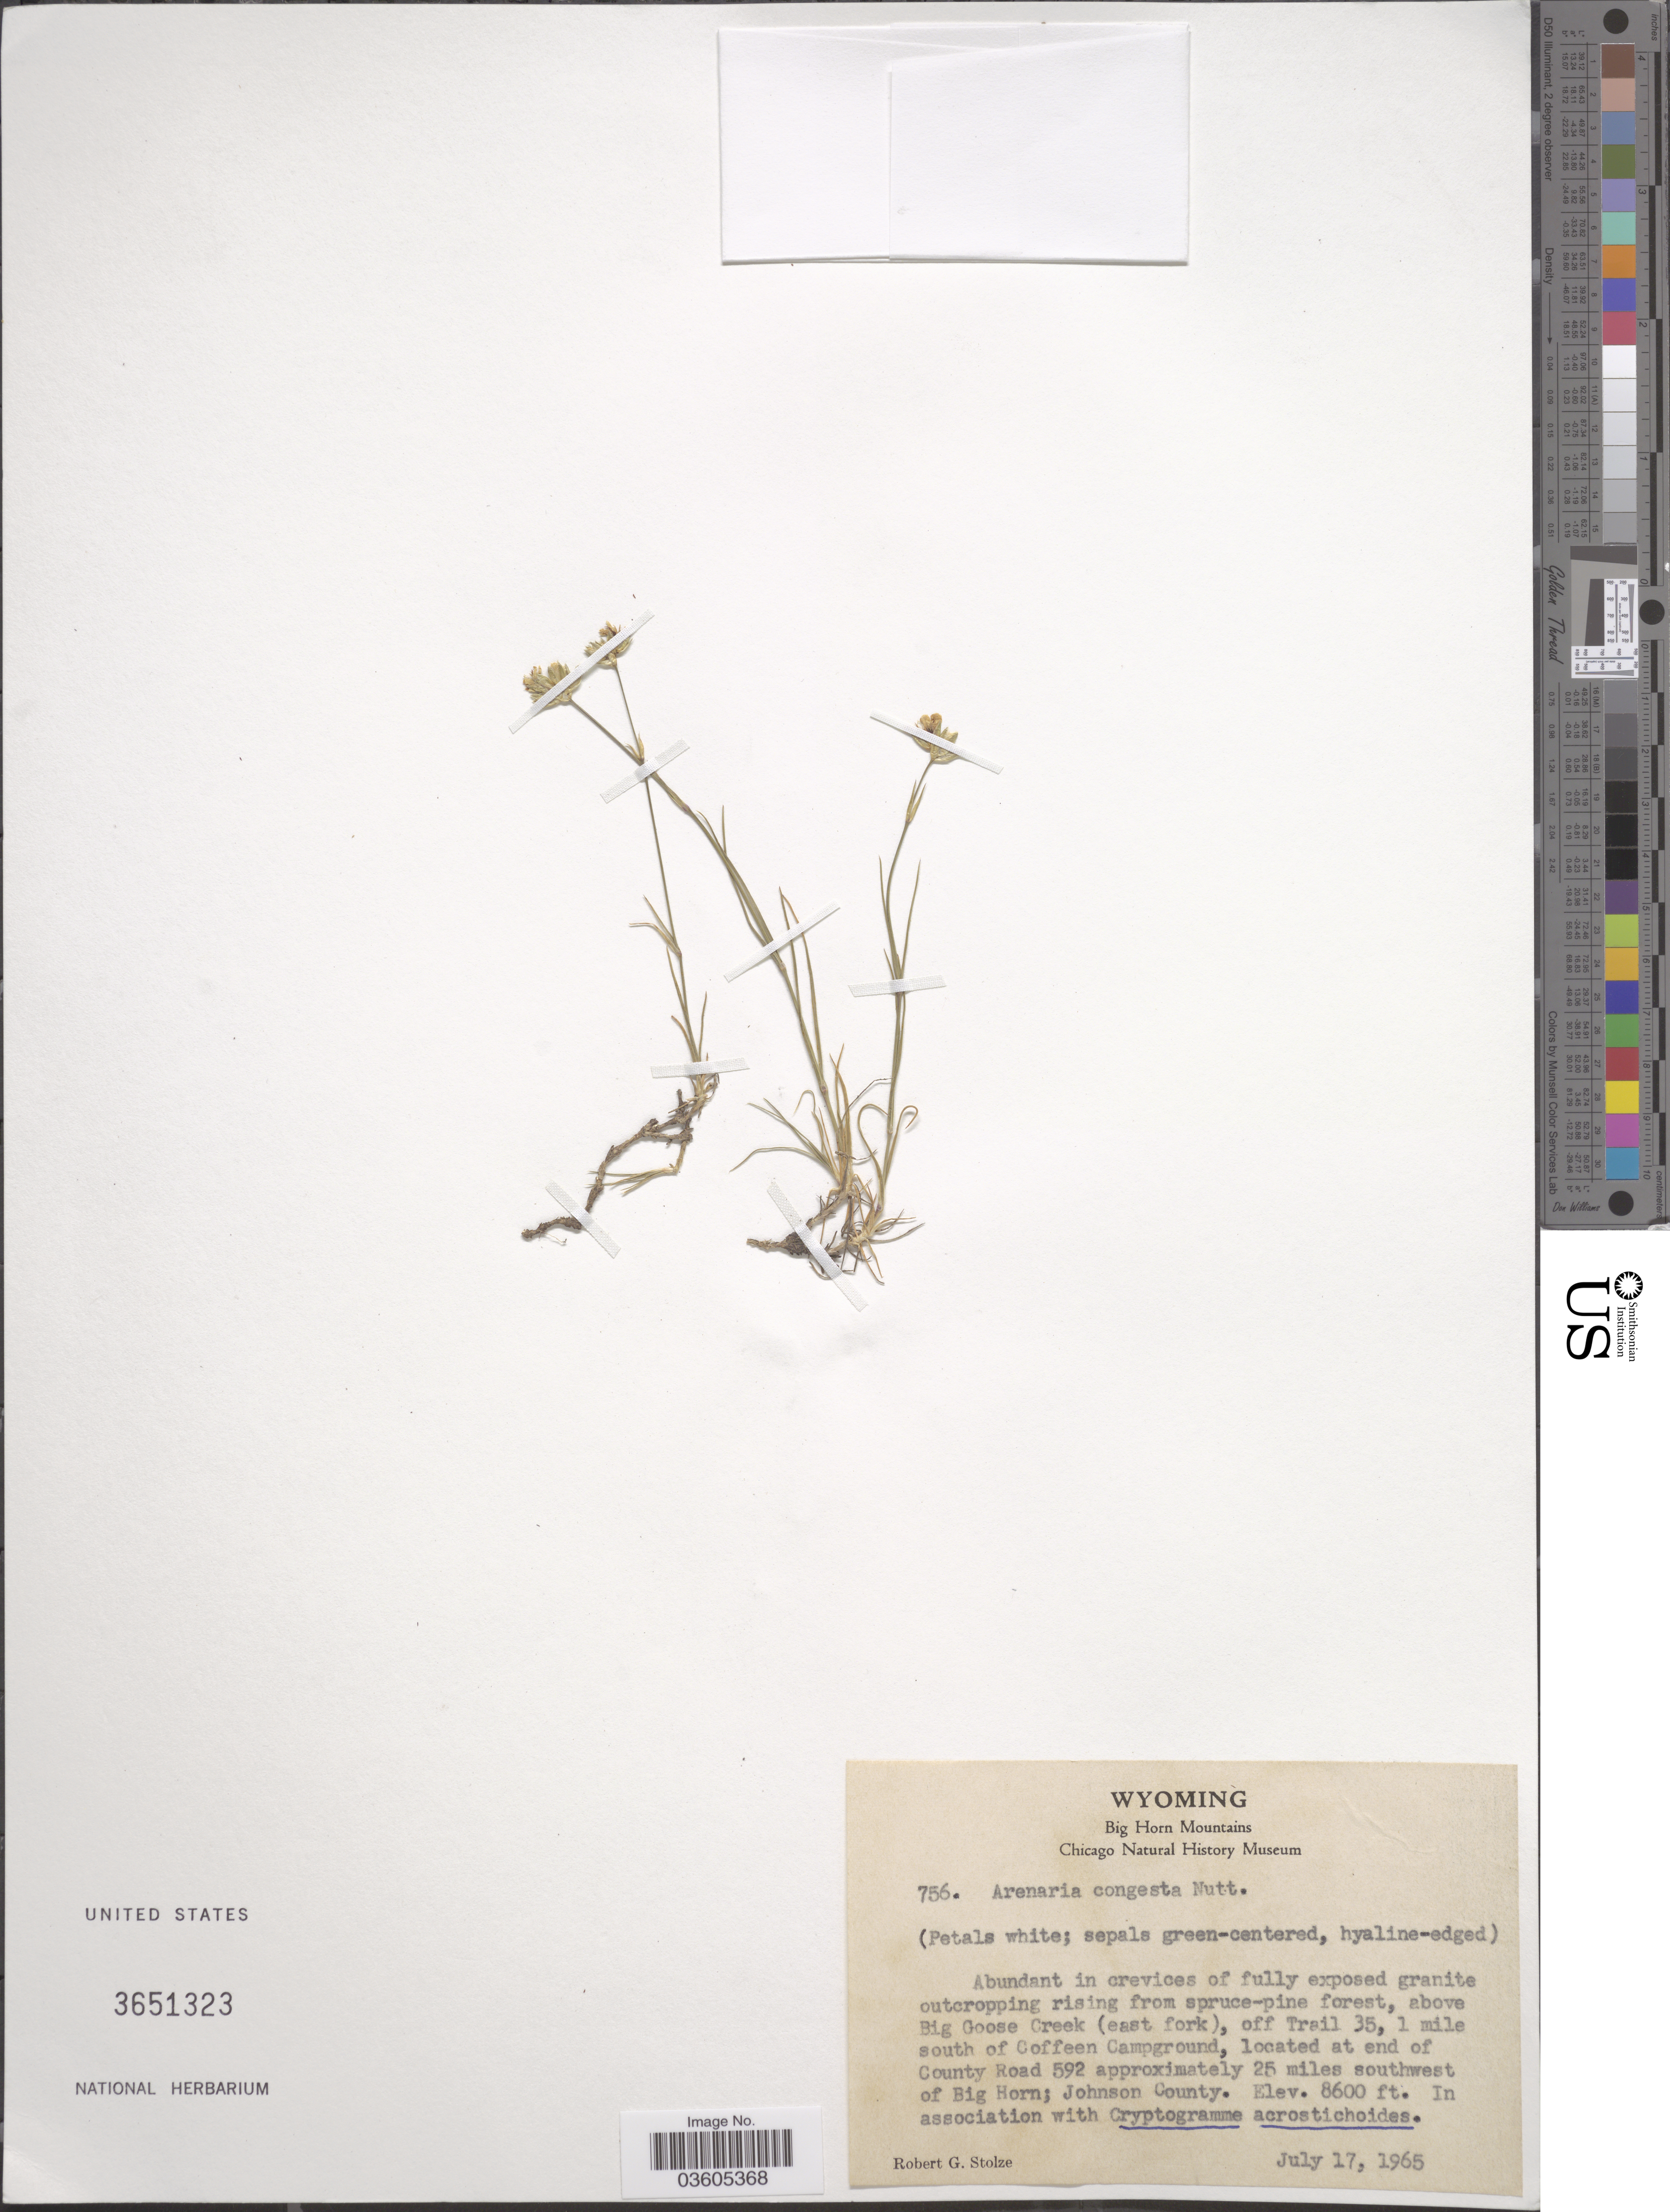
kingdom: Plantae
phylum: Tracheophyta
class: Magnoliopsida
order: Caryophyllales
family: Caryophyllaceae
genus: Eremogone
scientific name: Eremogone congesta var. congesta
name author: (Nutt.) Ikonn.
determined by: Strong, Mark T., (BOT), Smithsonian Institution - National Museum of Natural History (UNITED STATES)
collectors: R. G. Stolze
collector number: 756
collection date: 1965-07-17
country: United States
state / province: Wyoming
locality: Big Horn Mountains. Above Big Goose Creek (east fork), off Trail 35, 1 mile south of Coffeen Campground, located at end of County Road 592 approximately 25 miles southwest of Big Horn; Johnson County.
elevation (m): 2621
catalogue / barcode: US 3651323